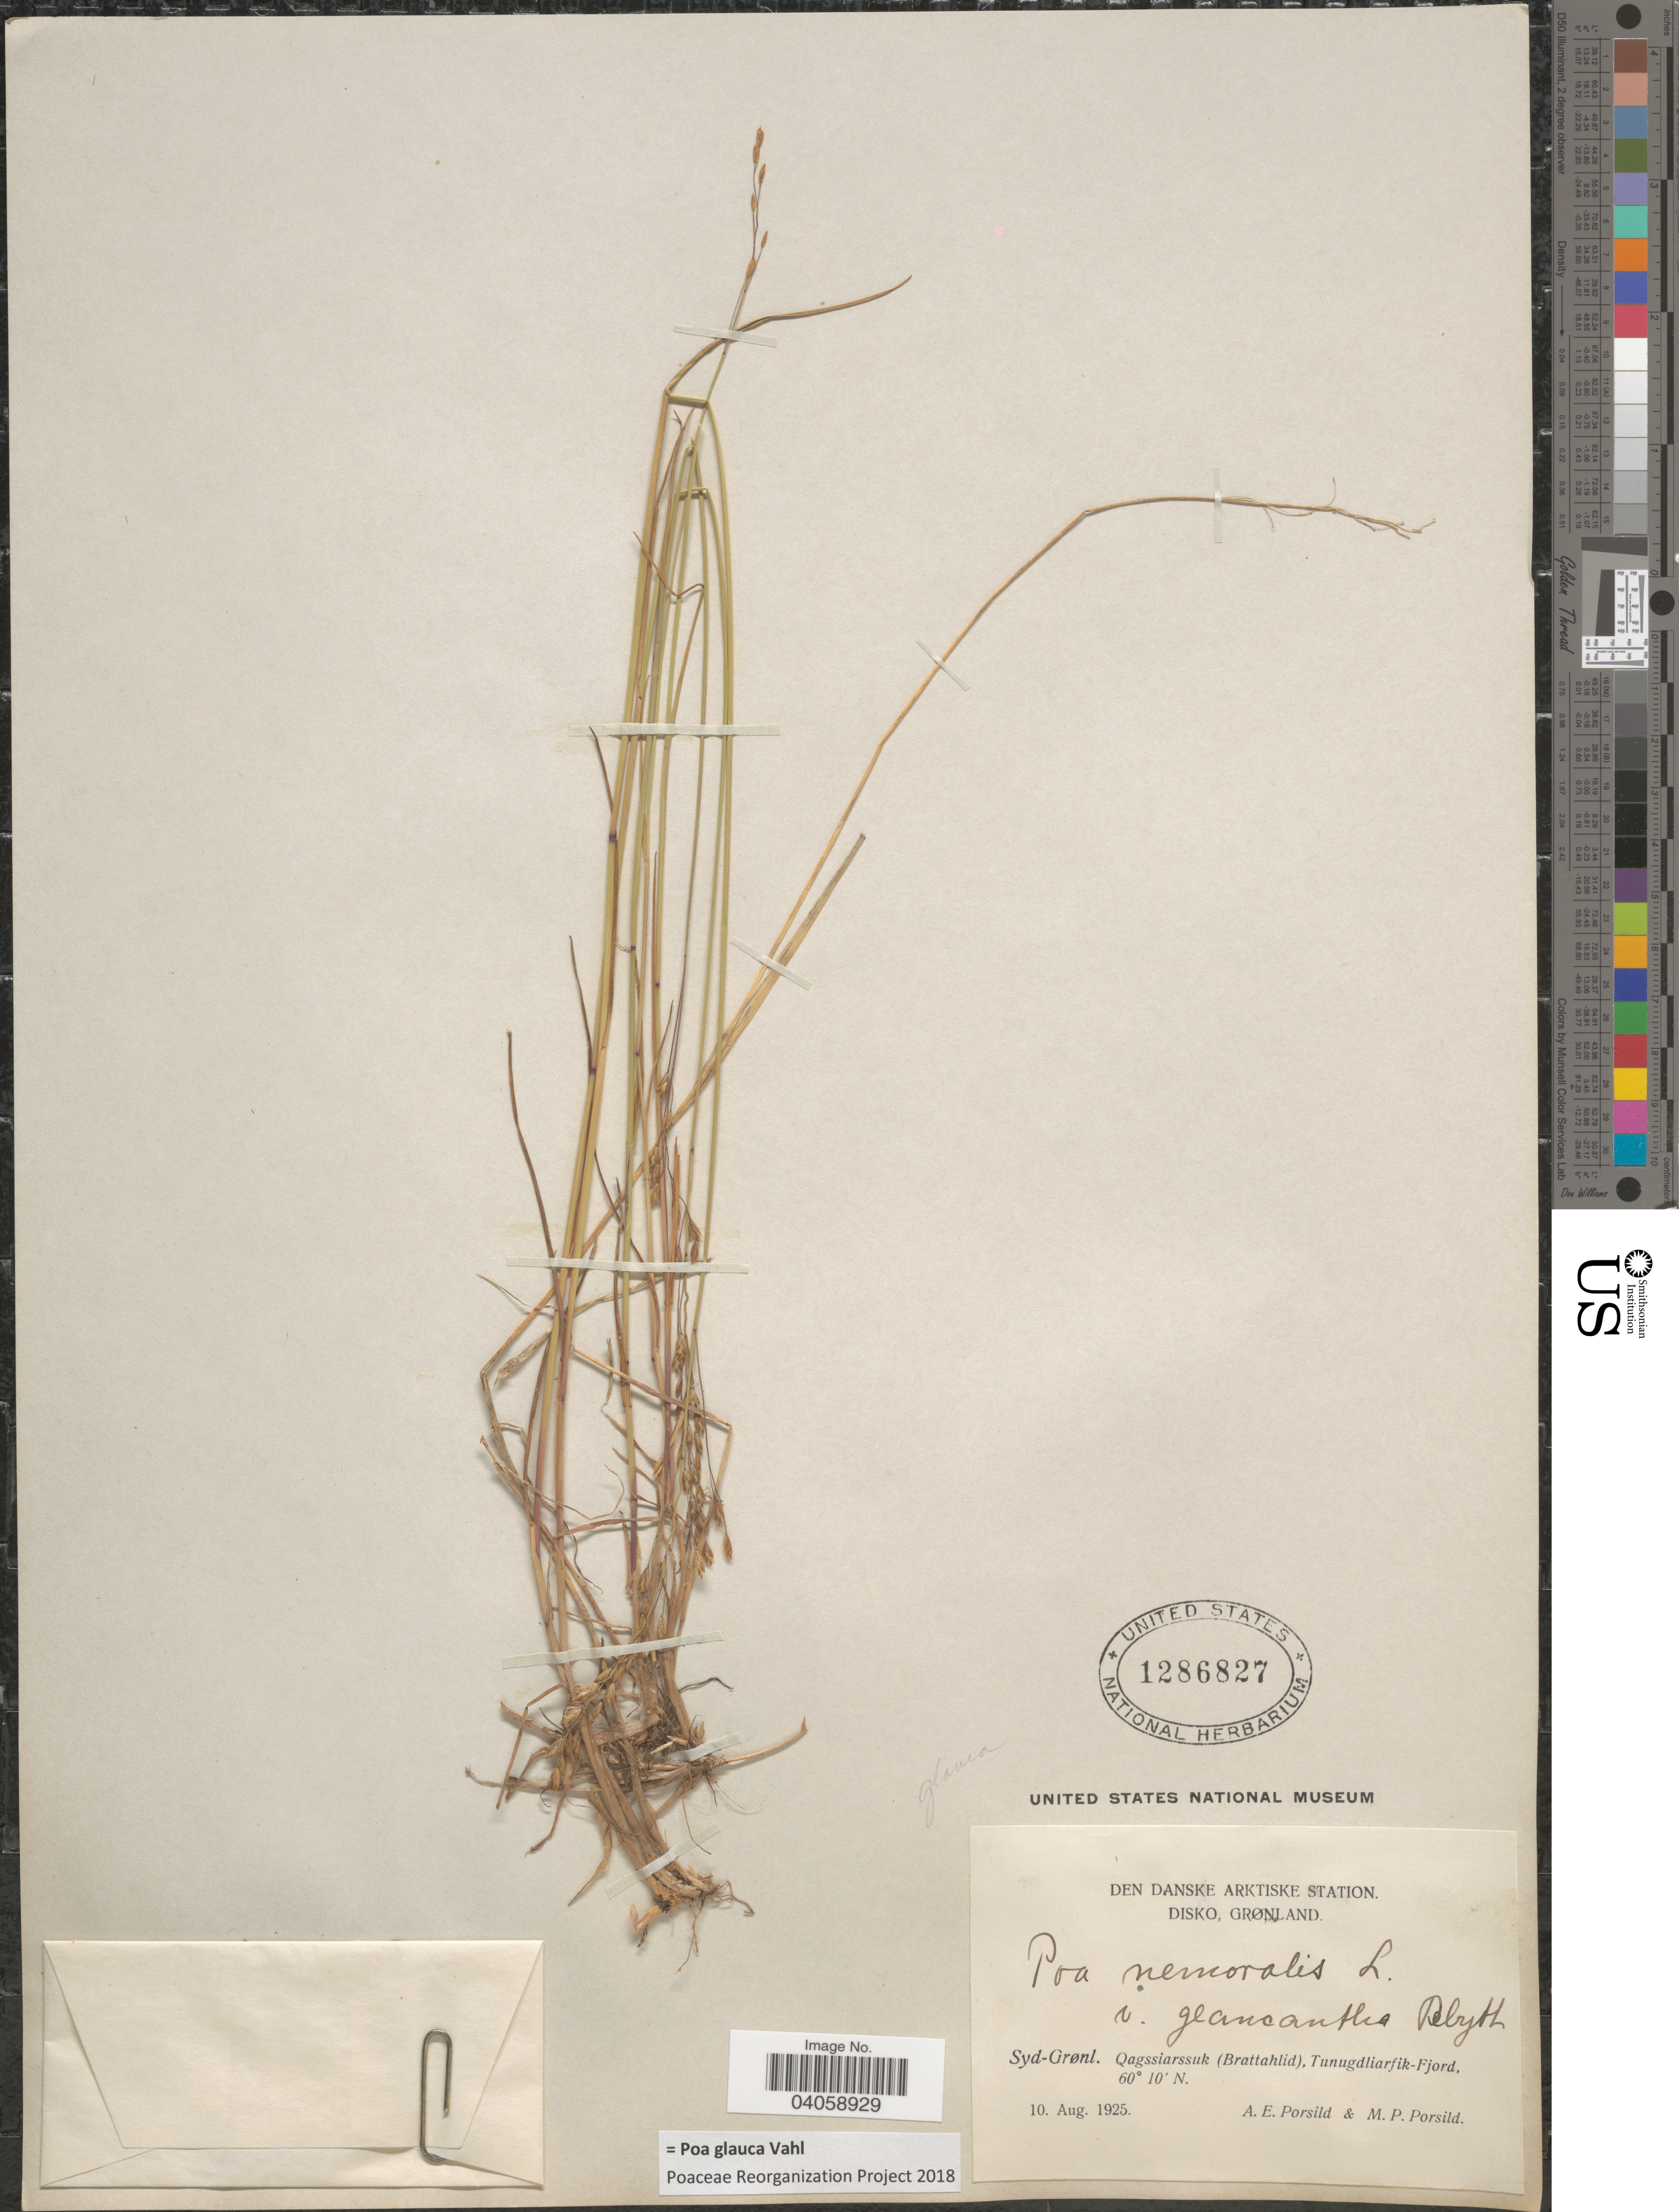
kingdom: Plantae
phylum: Tracheophyta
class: Liliopsida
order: Poales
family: Poaceae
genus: Poa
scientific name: Poa glauca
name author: Vahl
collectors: A. E. Porsild & M. P. Porsild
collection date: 1925-08-10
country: Greenland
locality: Den Danske Arktiske Station. Disko, Grønland. Syd-Grønl. Qagssiarssuk (Brattahlid), Tunugdliarfik-Fjord.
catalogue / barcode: US 1286827